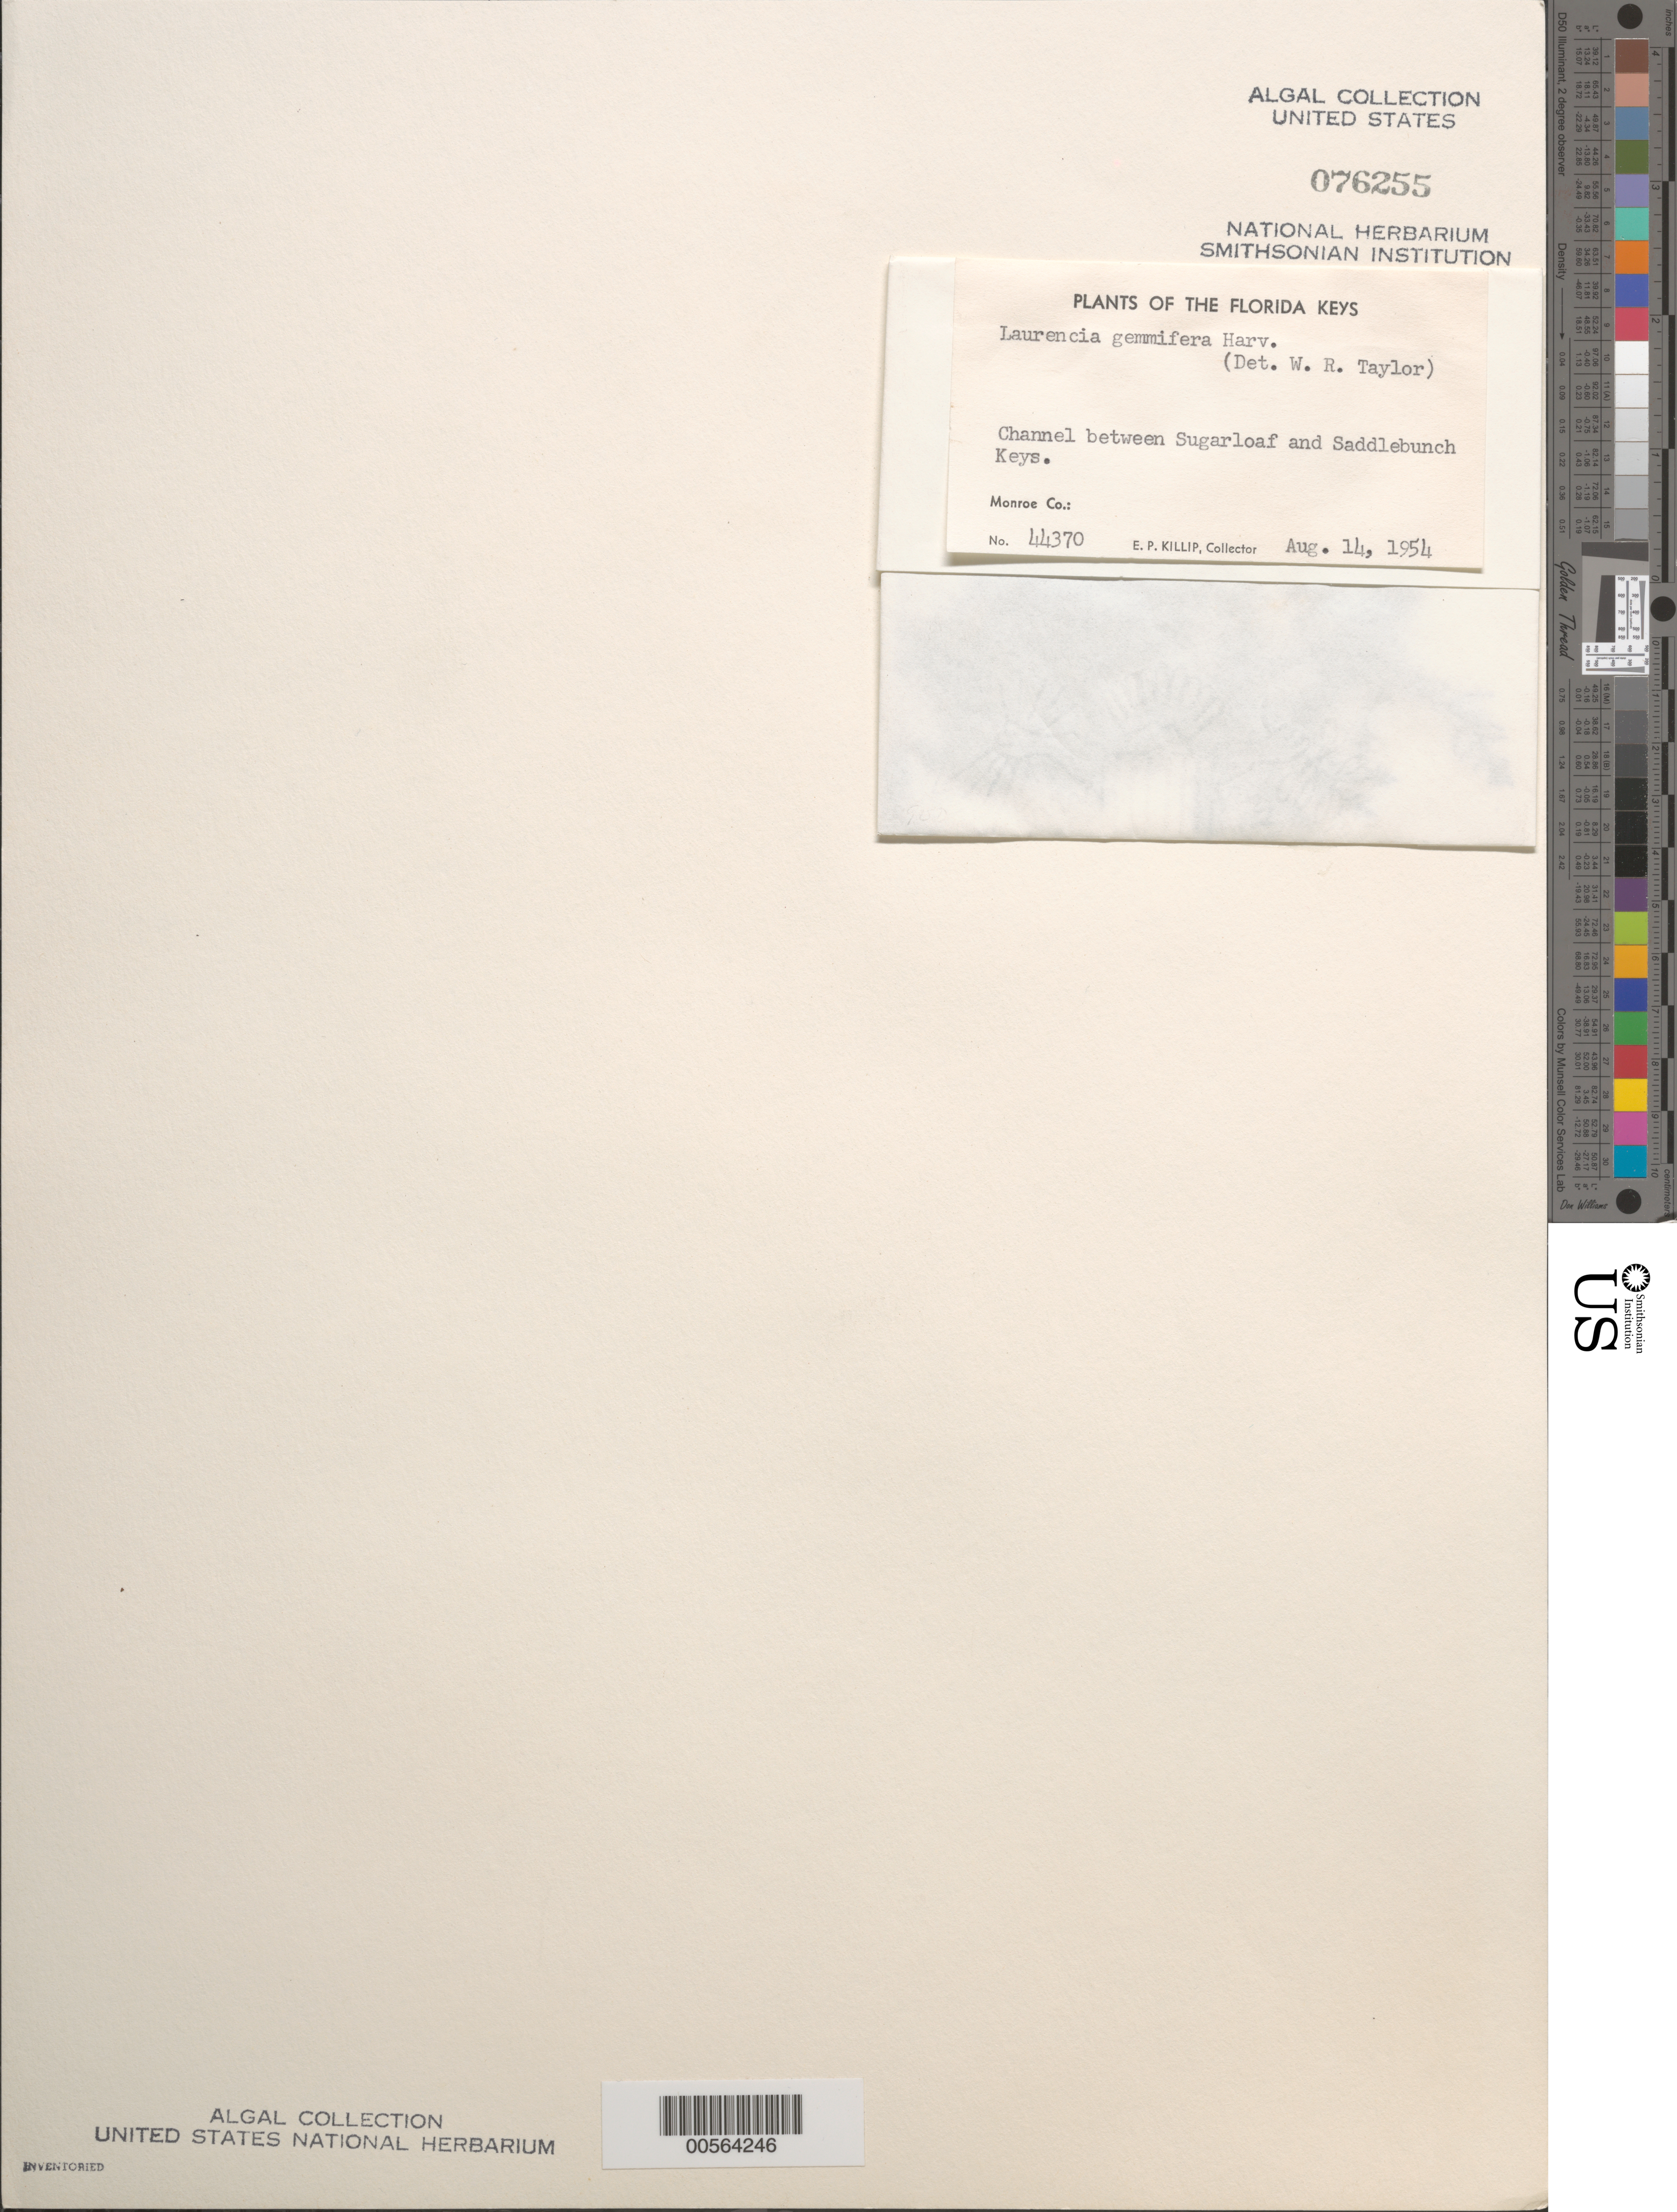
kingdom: Plantae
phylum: Rhodophyta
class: Florideophyceae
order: Ceramiales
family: Rhodomelaceae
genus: Yuzurua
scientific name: Yuzurua poiteaui var. gemmifera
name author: (Harvey) M.J. Wynne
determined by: Algae name updating Project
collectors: E. P. Killip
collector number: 44370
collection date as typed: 14 Aug 1954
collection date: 1954-08-14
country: United States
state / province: Florida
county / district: Monroe County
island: Florida Keys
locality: Channel between Sugarloaf Key and Saddlebunch Key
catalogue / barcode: US 76255